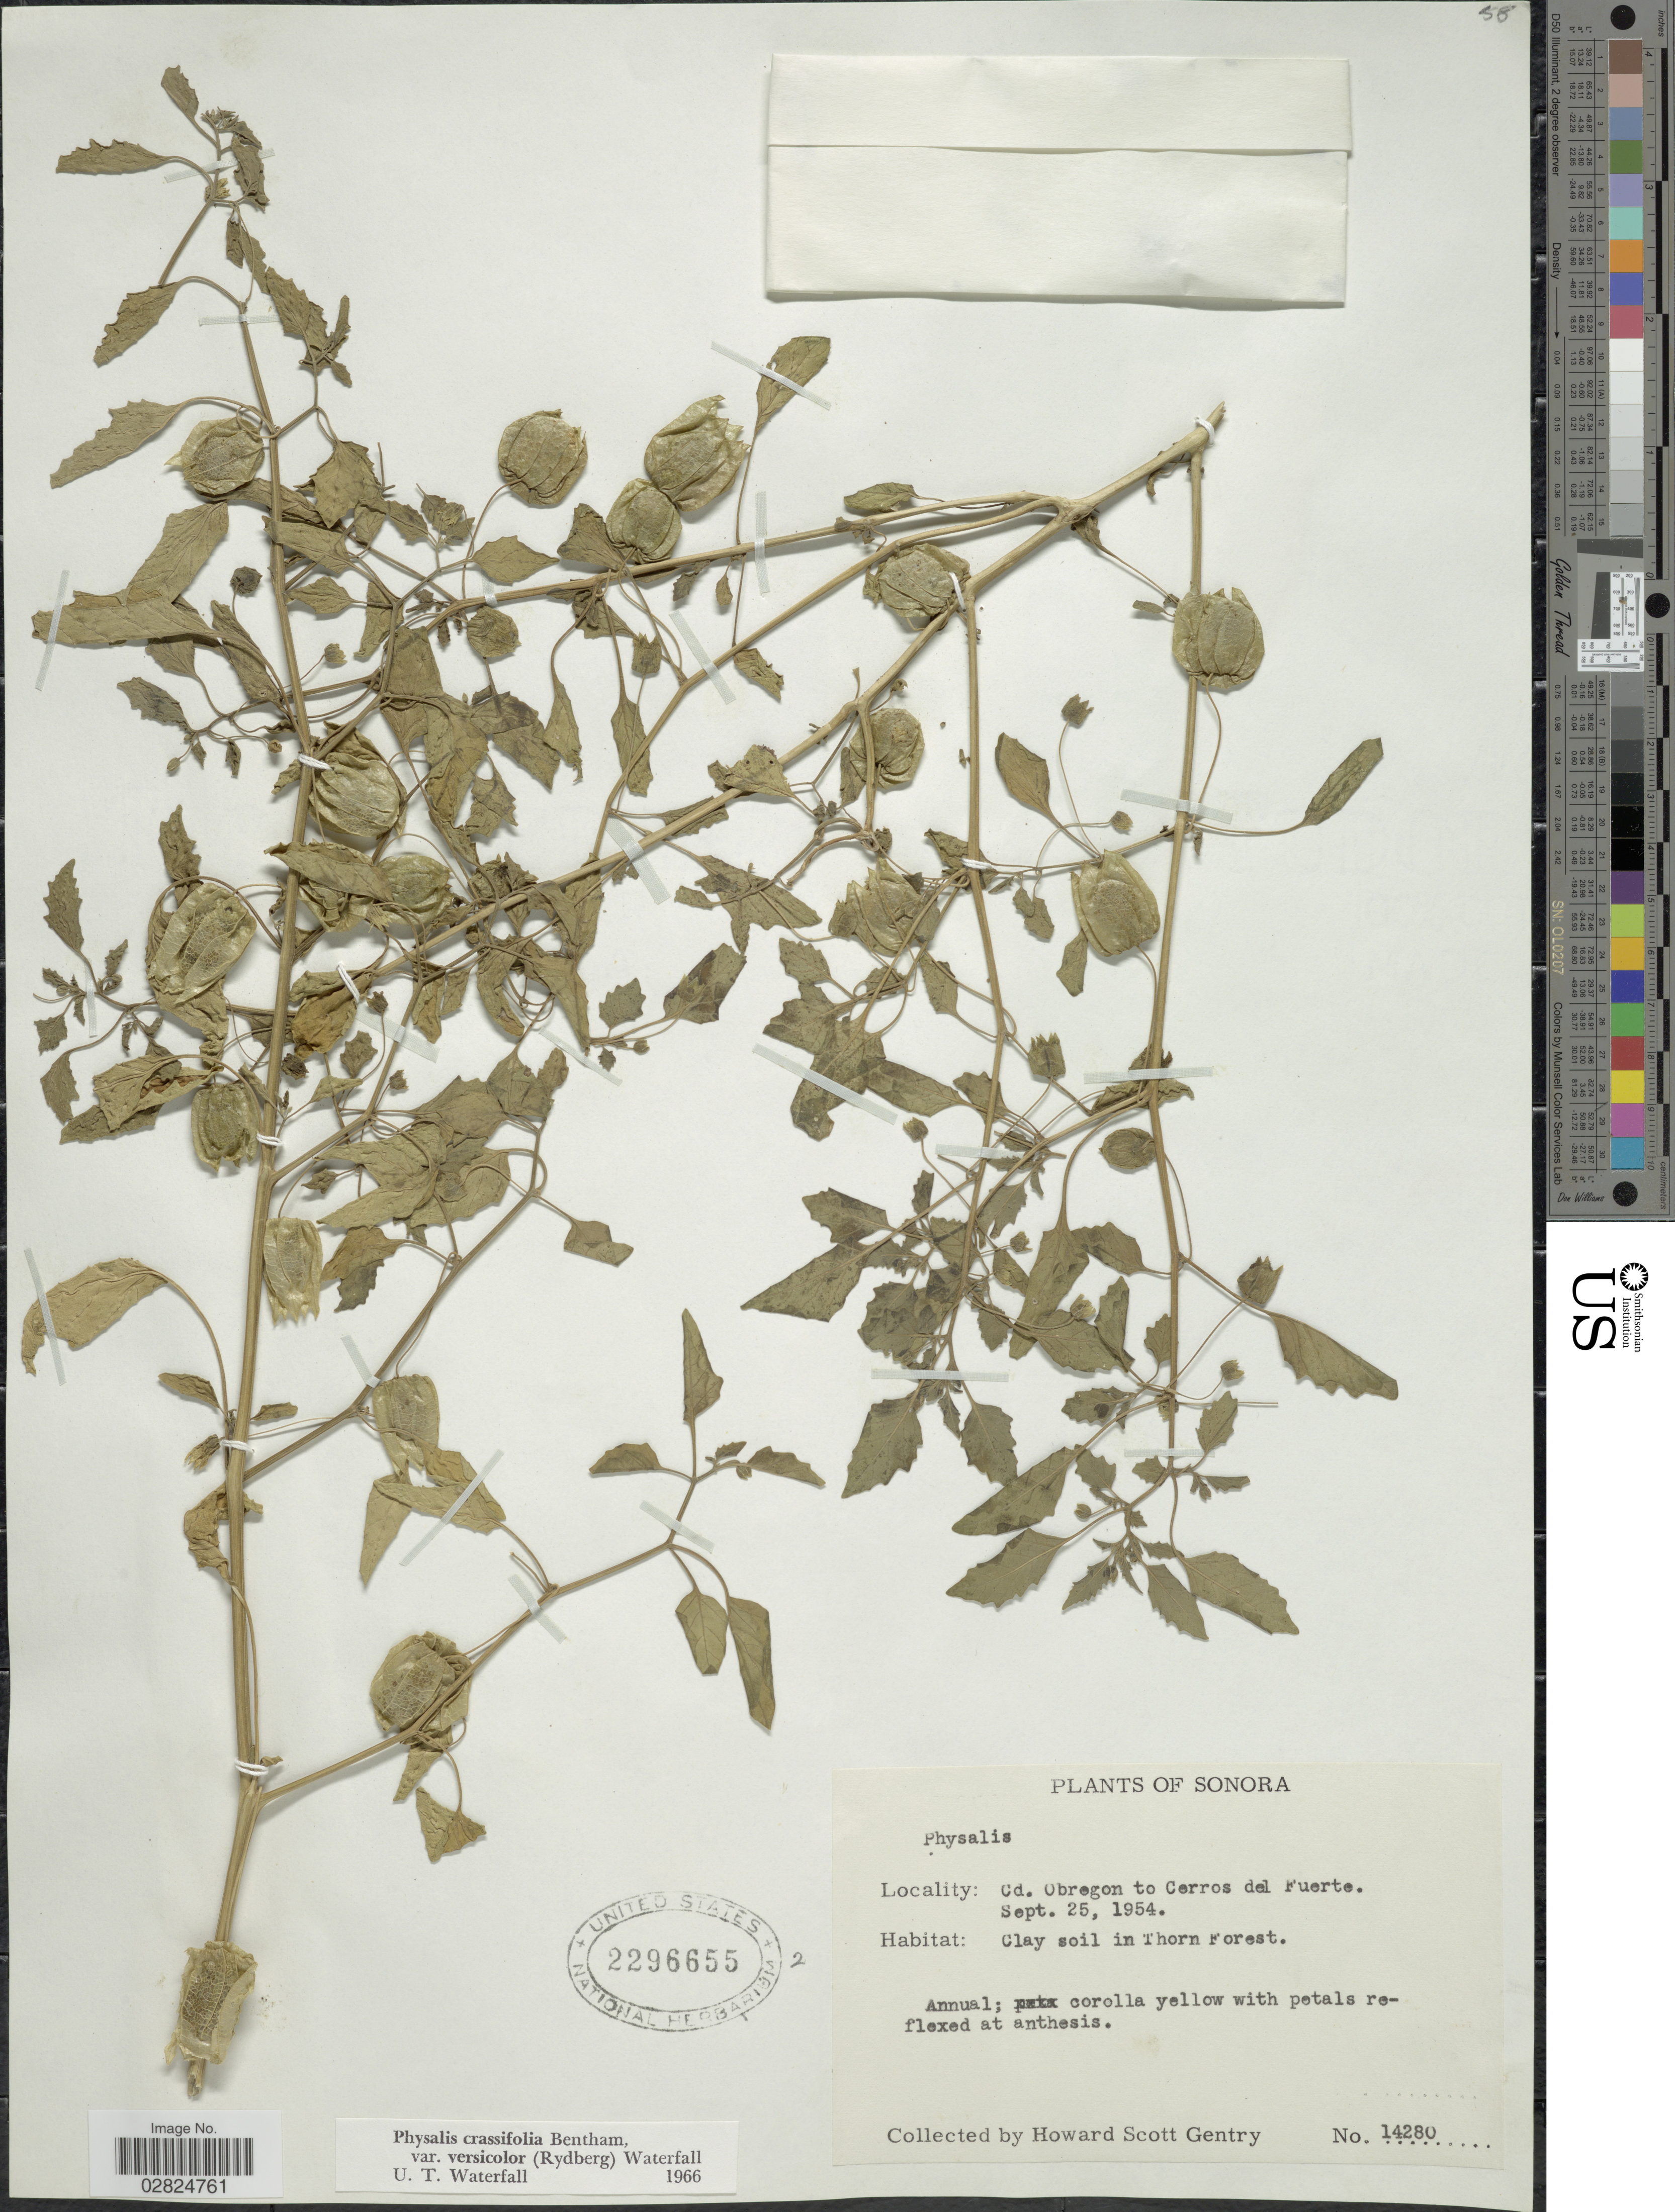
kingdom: Plantae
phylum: Tracheophyta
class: Magnoliopsida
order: Solanales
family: Solanaceae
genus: Physalis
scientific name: Physalis crassifolia var. versicolor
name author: Benth.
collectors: H. S. Gentry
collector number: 14280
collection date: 1954-09-25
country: Mexico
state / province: Sonora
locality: Cd. Obregon to Cerros del Fuerte.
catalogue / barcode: US 2296655